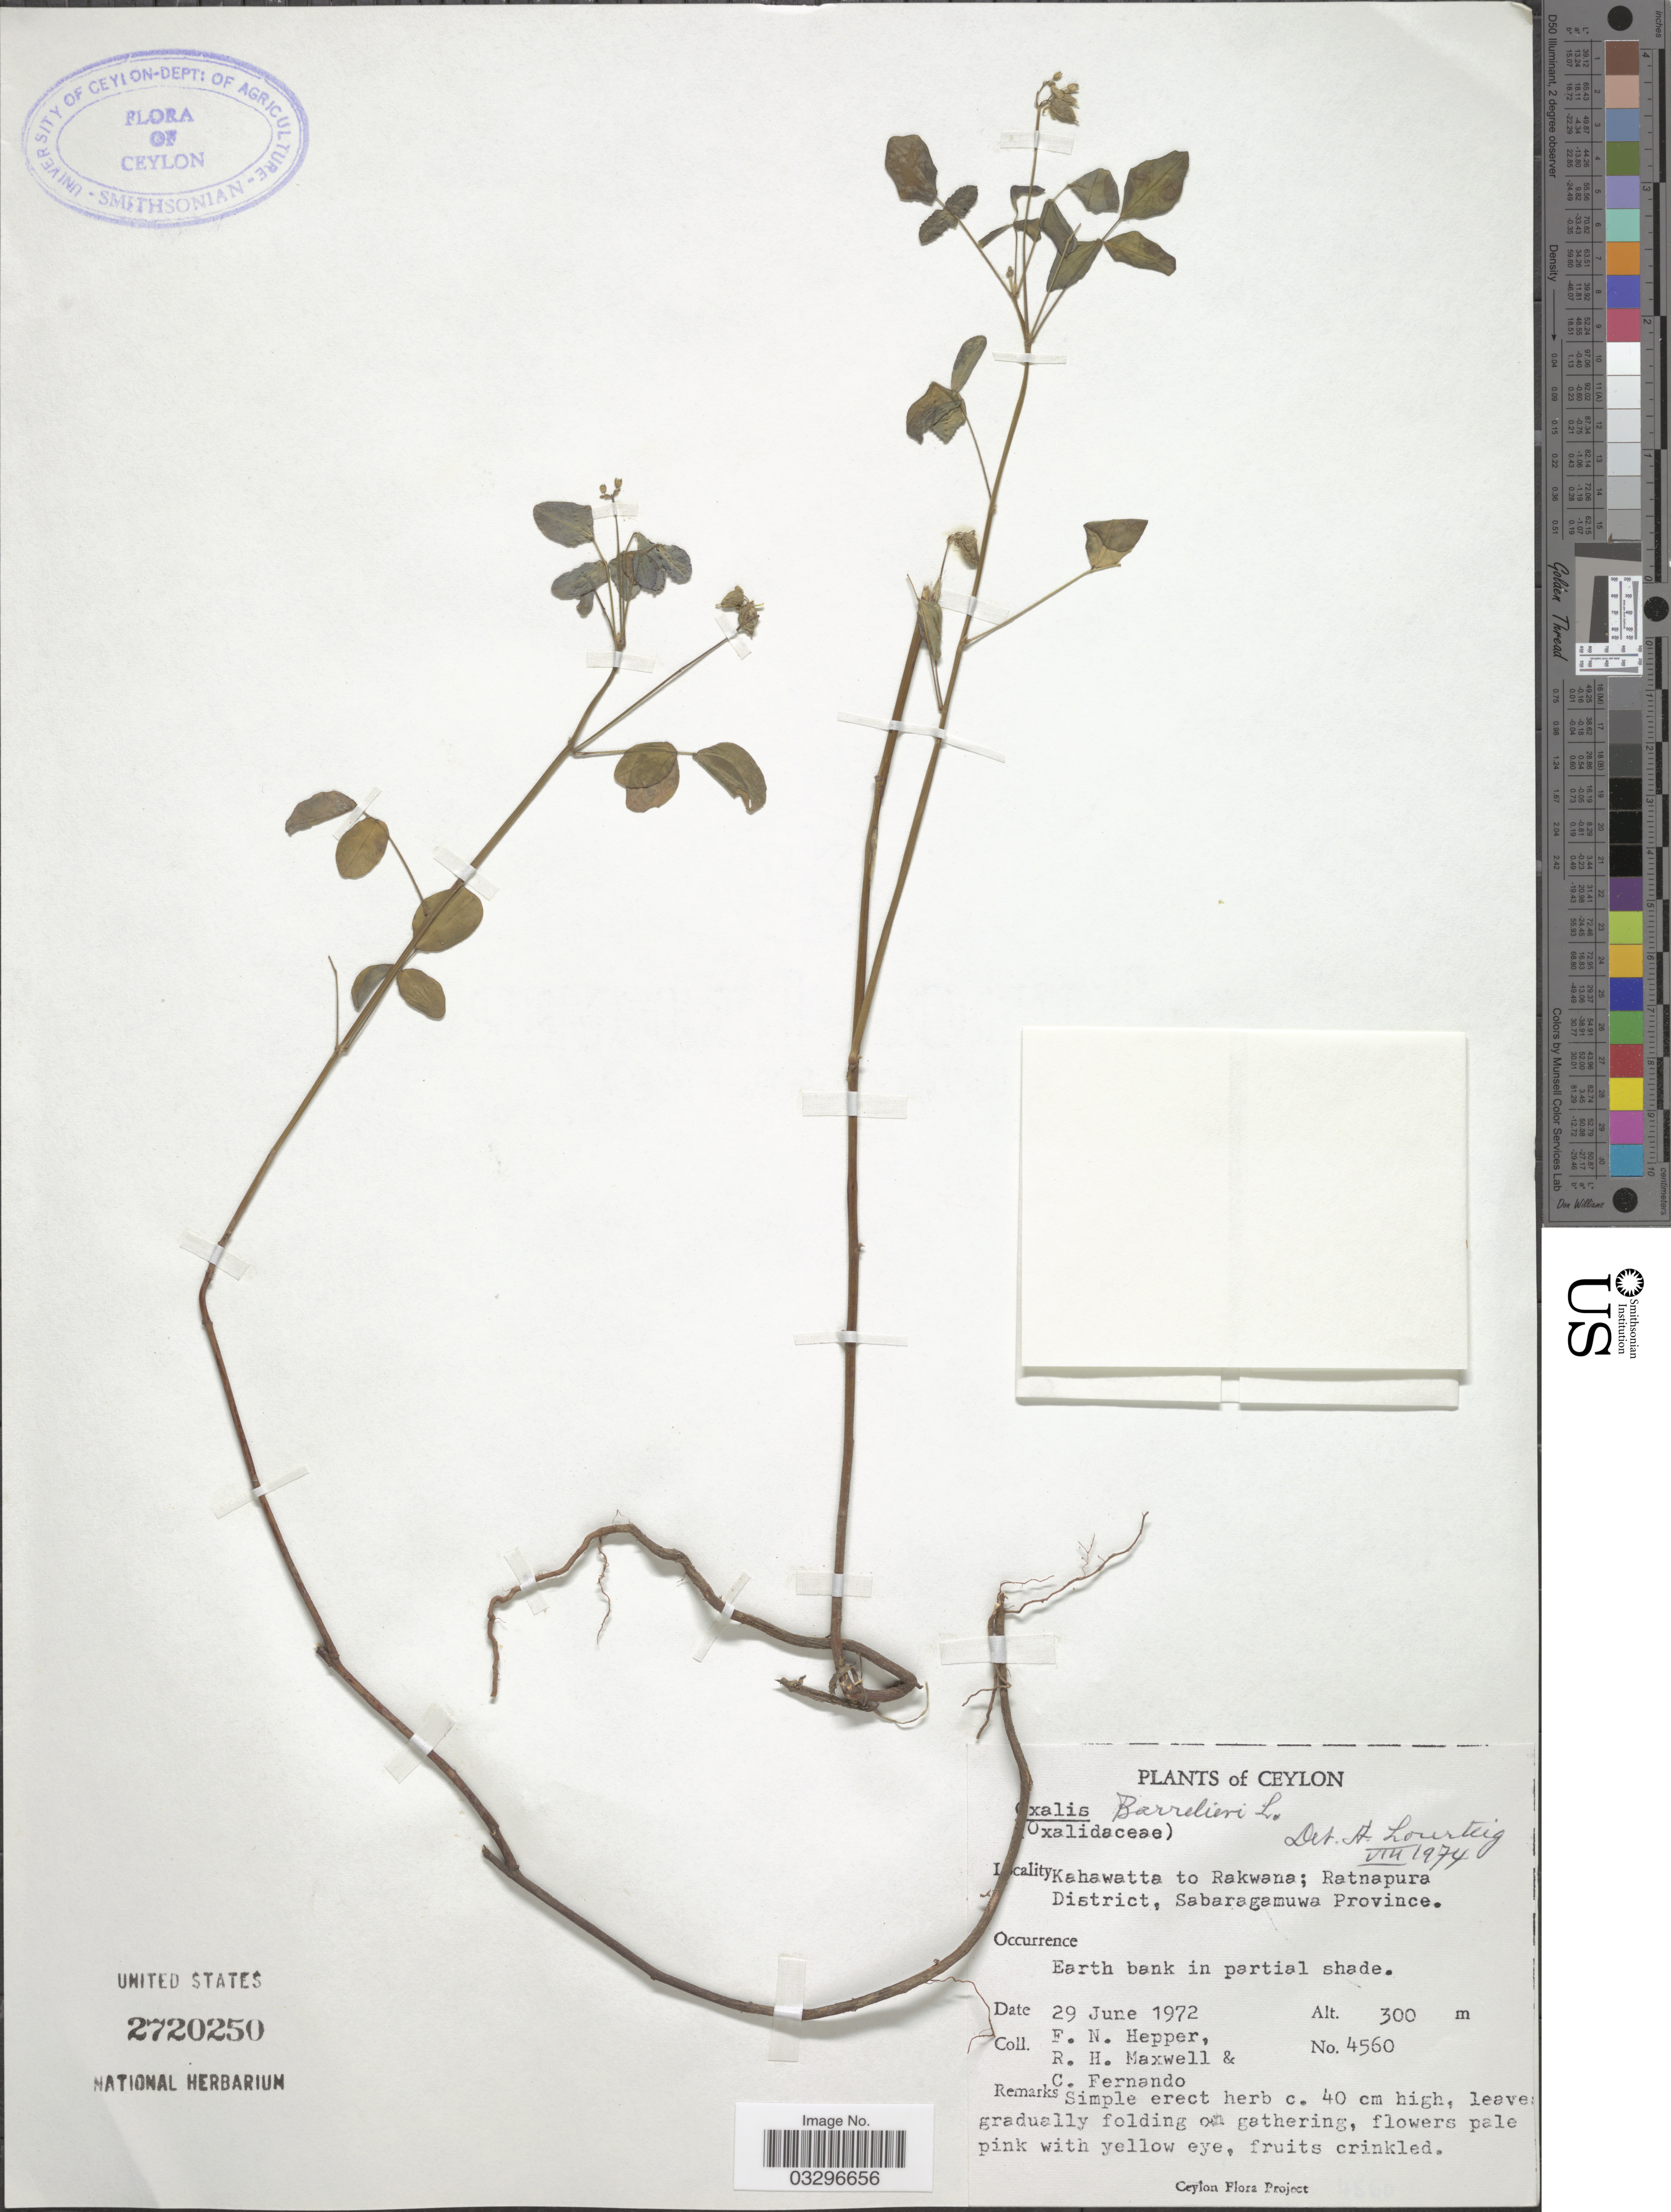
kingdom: Plantae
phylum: Tracheophyta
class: Magnoliopsida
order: Oxalidales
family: Oxalidaceae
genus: Oxalis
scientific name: Oxalis barrelieri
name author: L.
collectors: F. Hepper, R. Maxwell & C. Fernando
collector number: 4560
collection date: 1972-06-29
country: Sri Lanka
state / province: Sabaragamuwa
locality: Ceylon, Kahawatta to Rakwana; Ratnapura District.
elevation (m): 300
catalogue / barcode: US 2720250